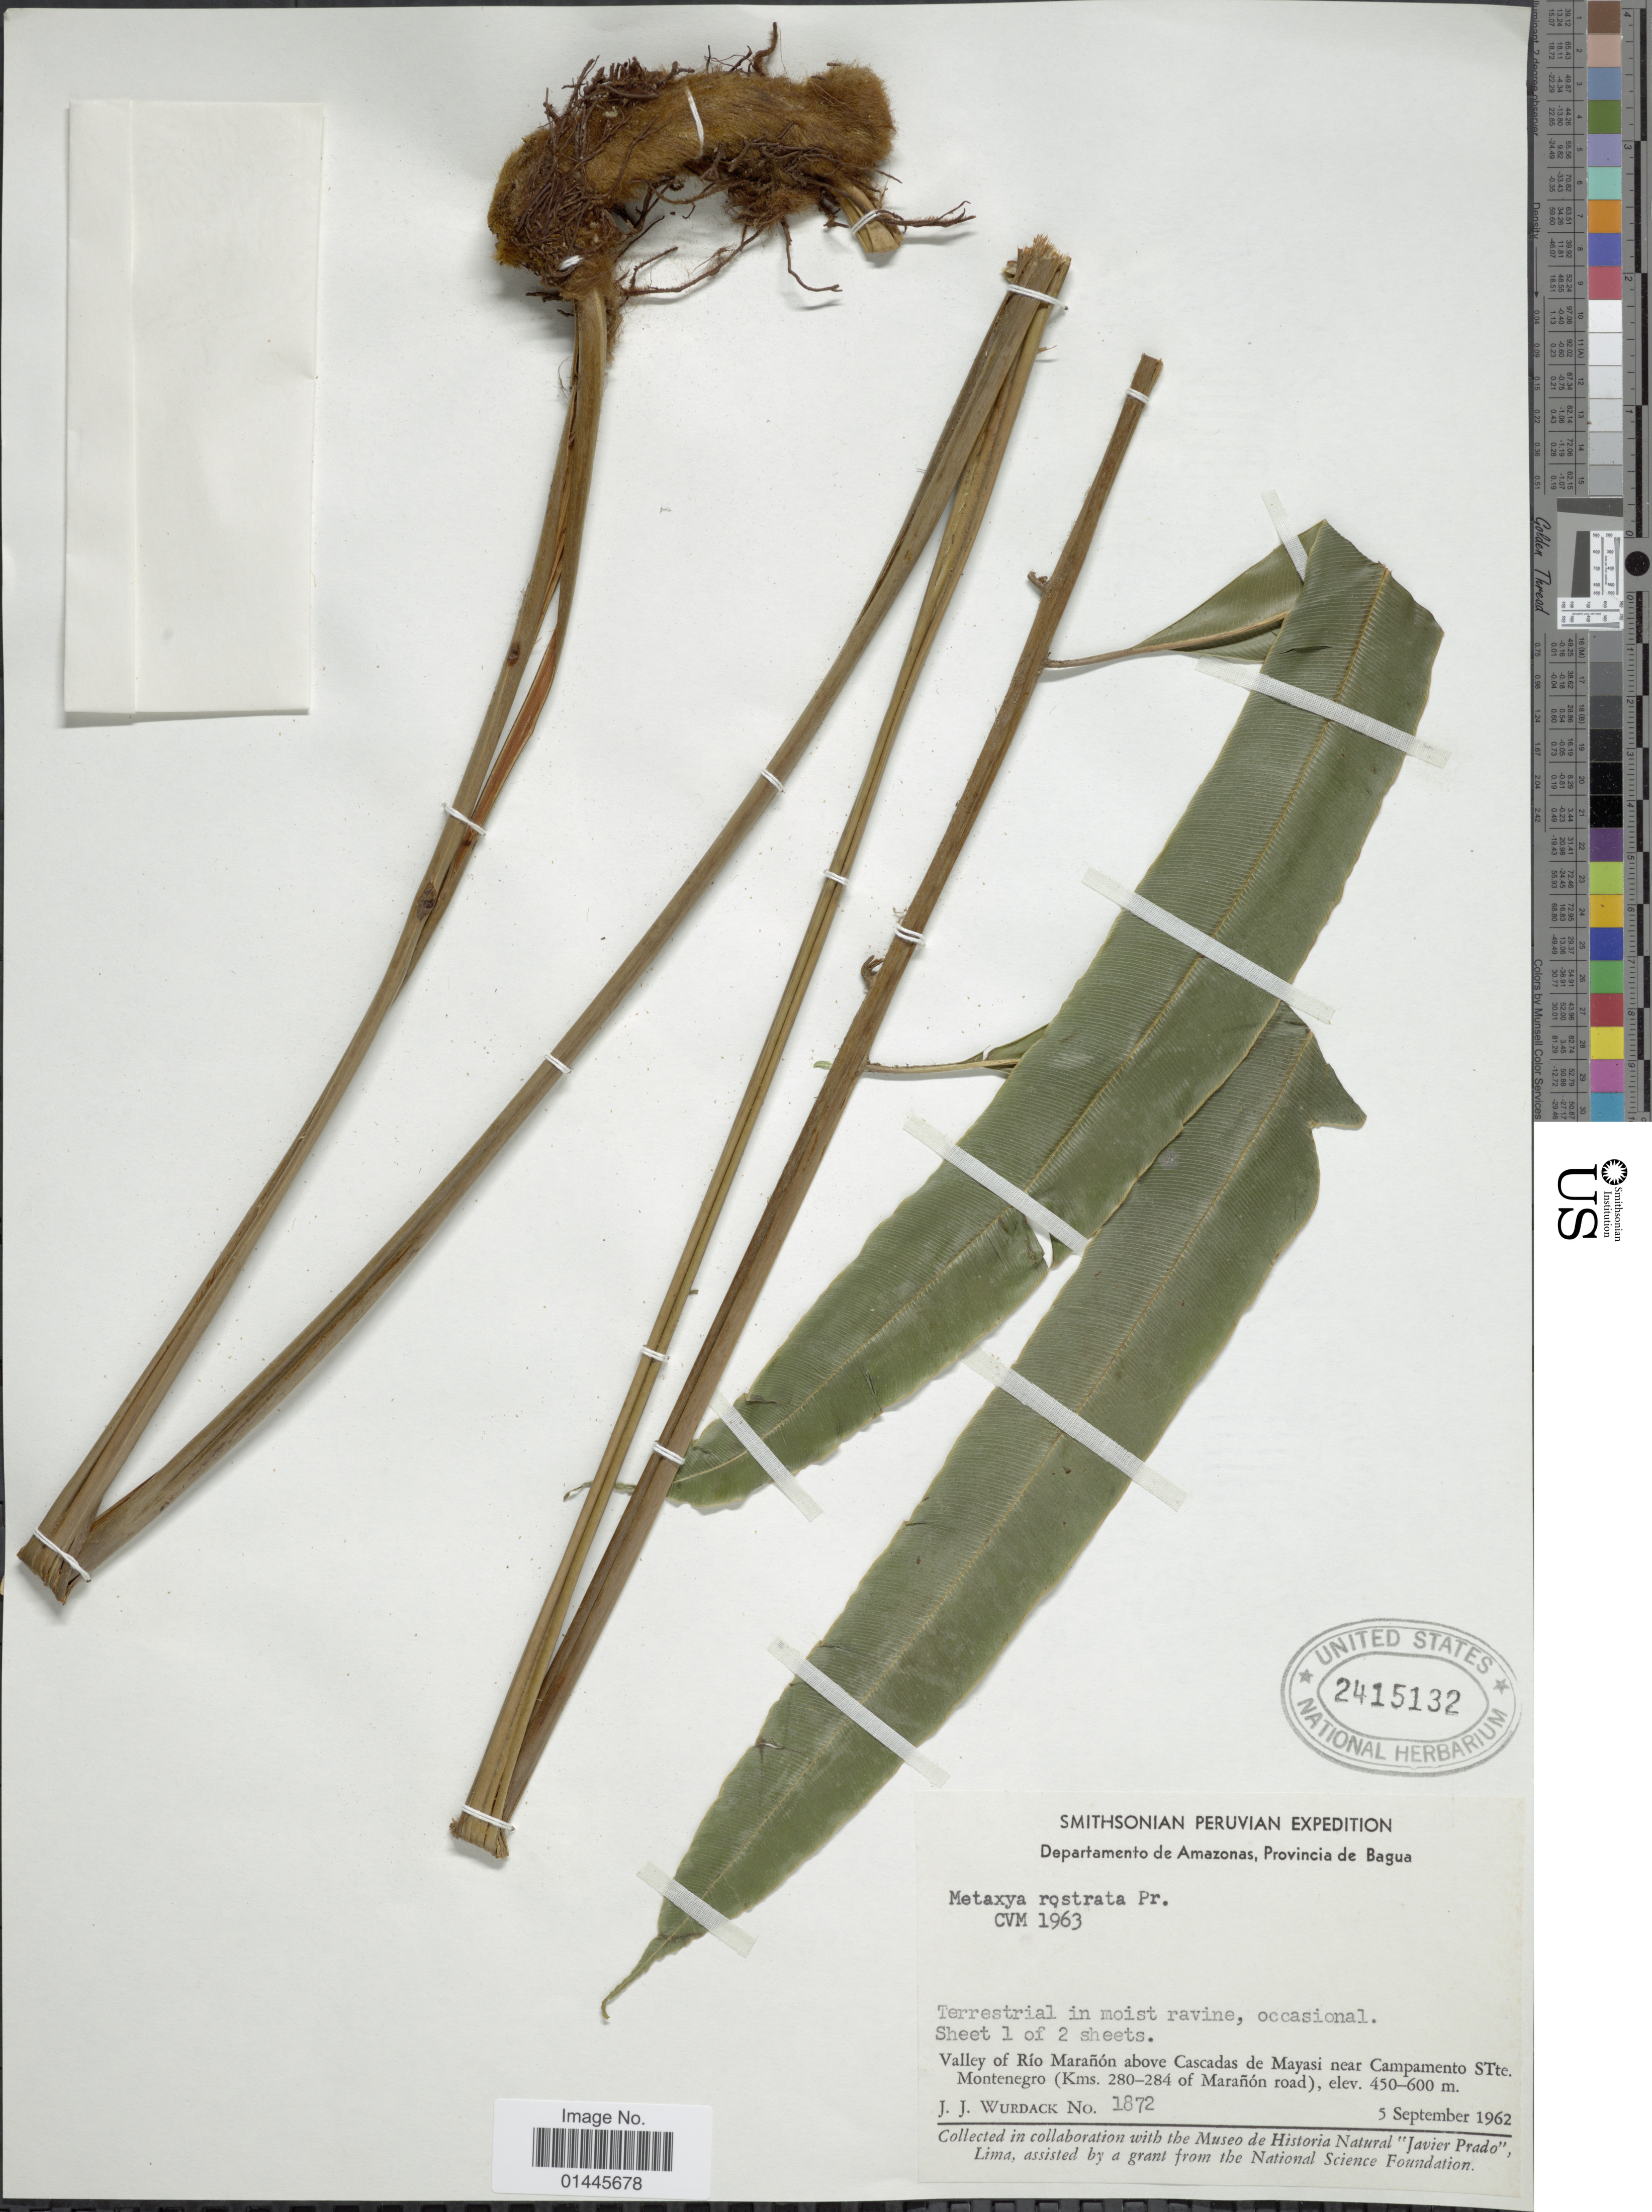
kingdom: Plantae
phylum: Tracheophyta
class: Polypodiopsida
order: Cyatheales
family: Metaxyaceae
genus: Metaxya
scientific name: Metaxya rostrata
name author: (Kunth) C. Presl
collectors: J. J. Wurdack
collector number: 1872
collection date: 1962-09-05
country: Peru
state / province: Amazonas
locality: Provincia de Bagua, Valley of Rio Maranon above Cascadas de Mayasi near Campamento STte. Montenegro (Kms. 280-284 of Maranon road).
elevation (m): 450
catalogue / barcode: US 2415132